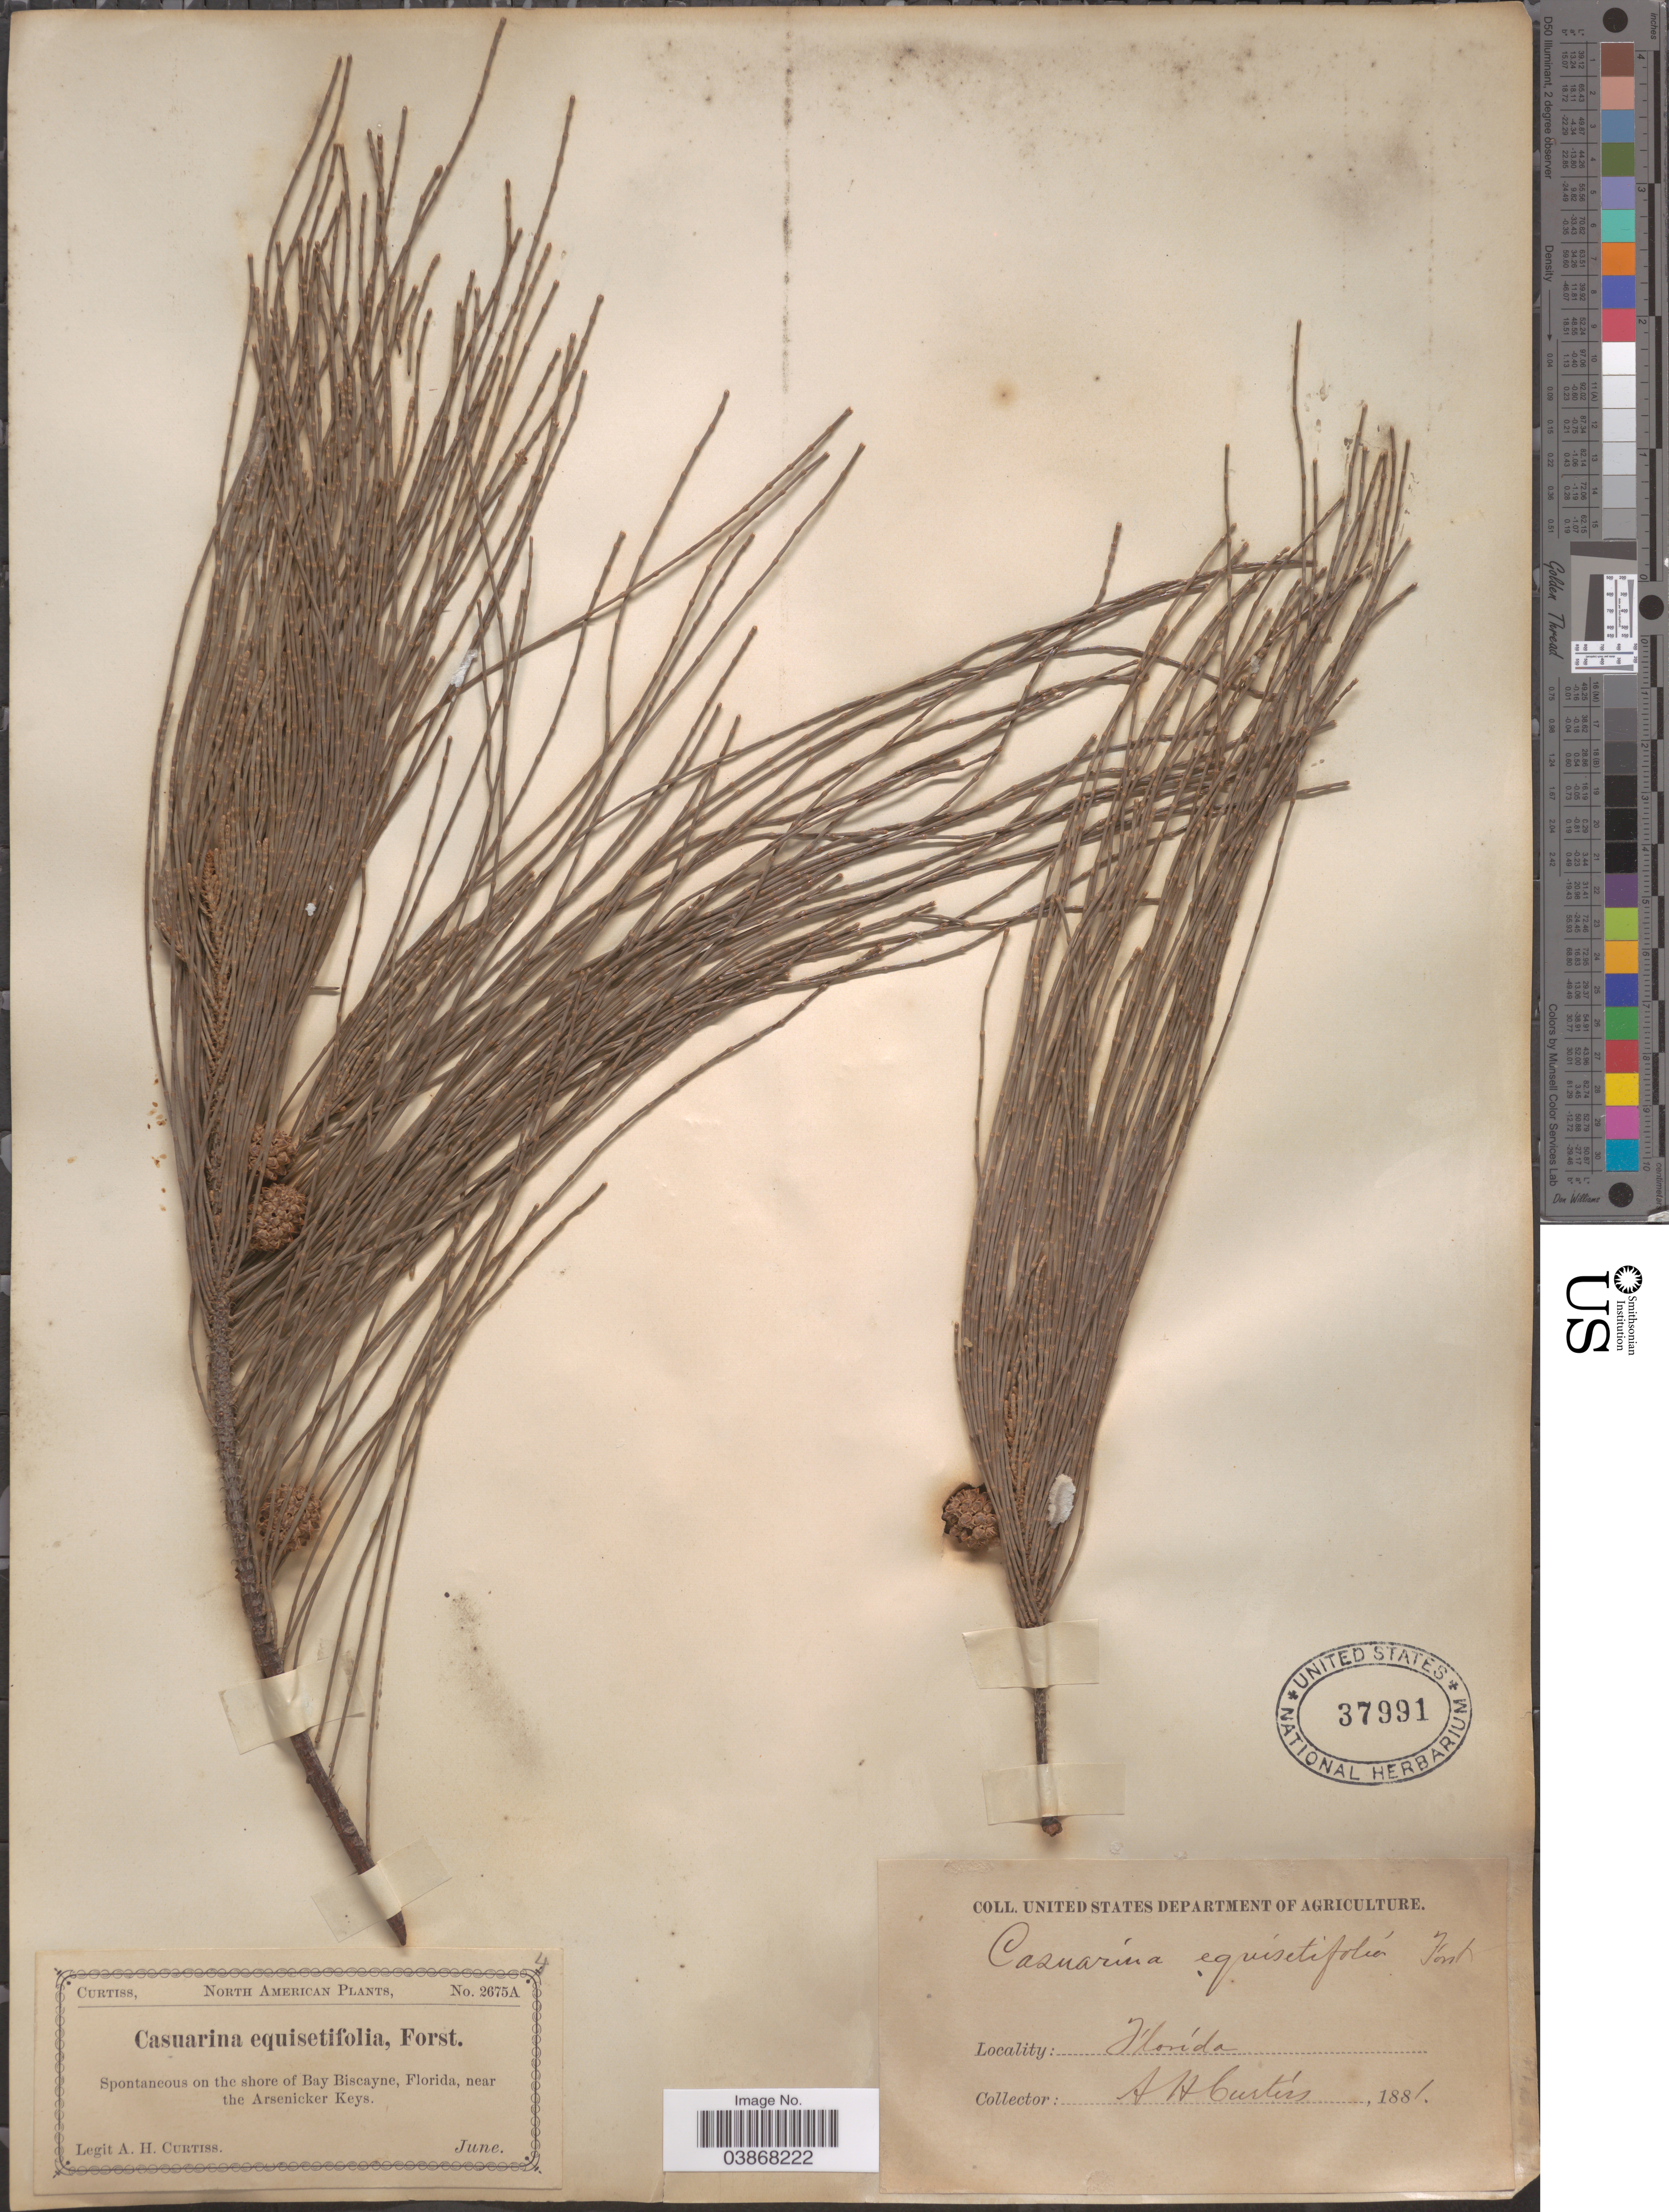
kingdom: Plantae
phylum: Tracheophyta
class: Magnoliopsida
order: Fagales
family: Casuarinaceae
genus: Casuarina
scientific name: Casuarina equisetifolia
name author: L.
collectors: A. H. Curtiss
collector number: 2675A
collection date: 1881-06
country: United States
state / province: Florida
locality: On the shore of Bay Biscayne, Florida, near the Arsenicker Keys.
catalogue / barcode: US 37991